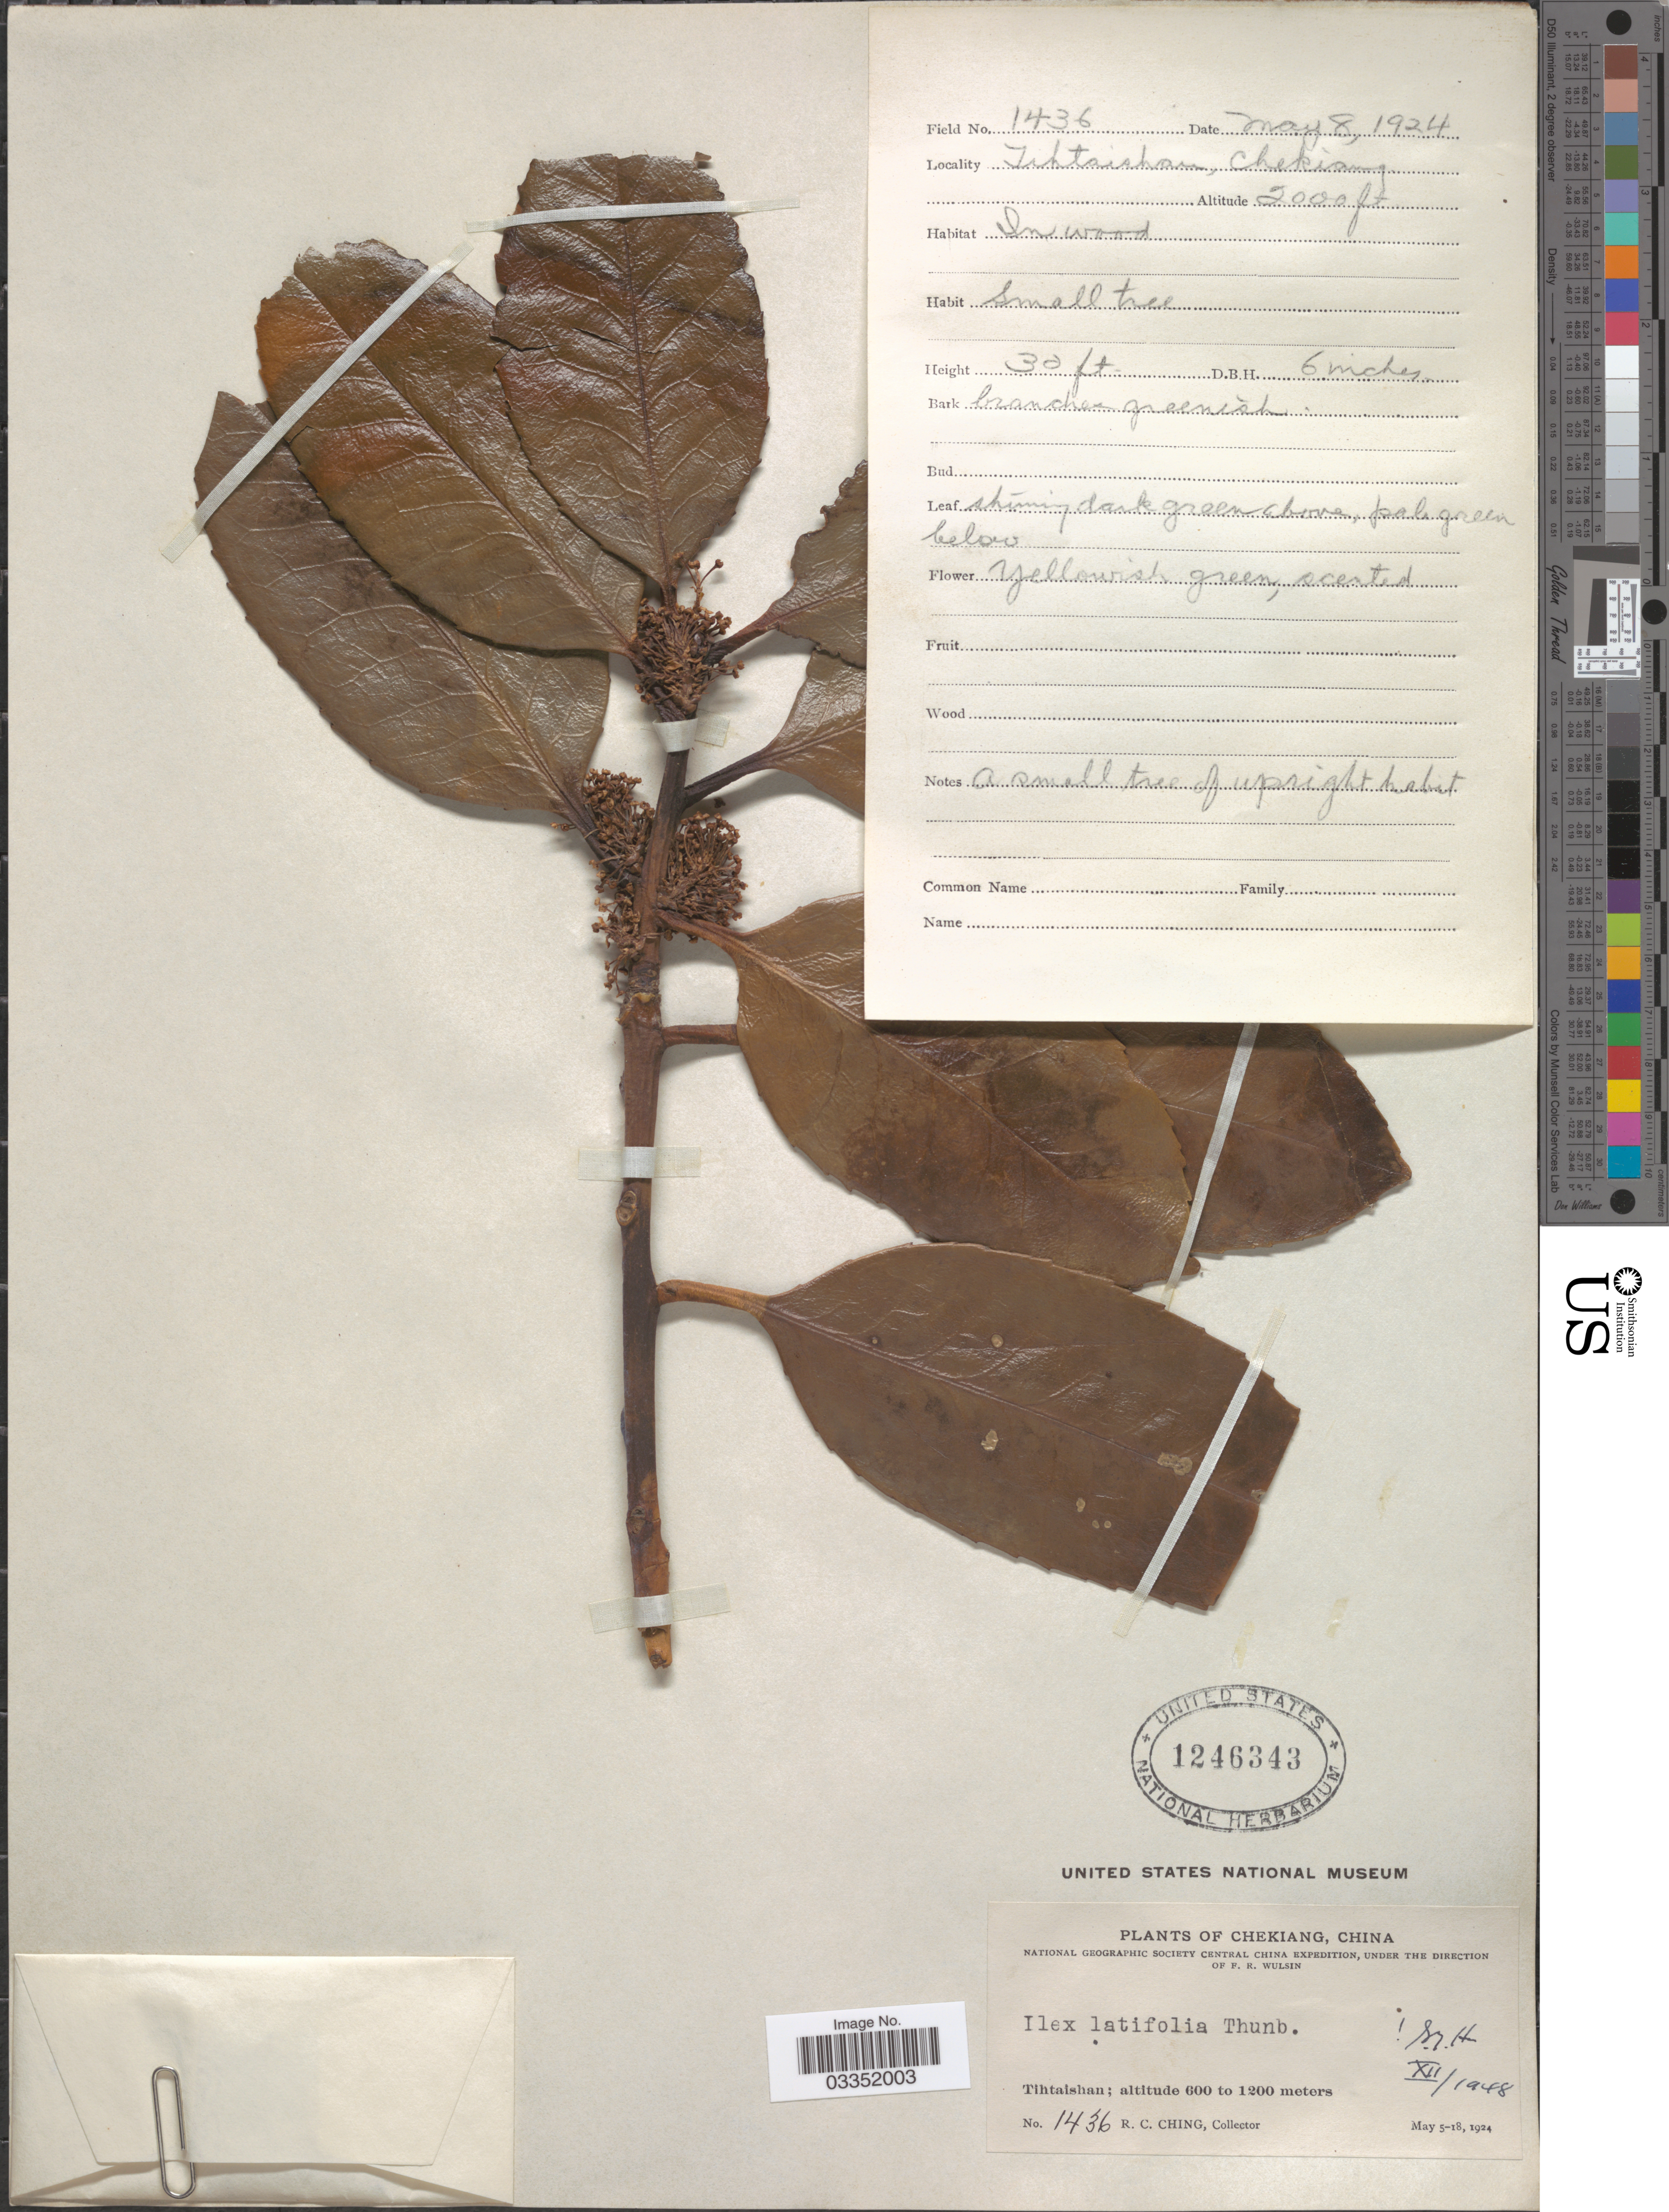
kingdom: Plantae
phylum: Tracheophyta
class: Magnoliopsida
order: Aquifoliales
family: Aquifoliaceae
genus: Ilex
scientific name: Ilex latifolia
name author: Thunb.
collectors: R. C. Ching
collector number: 1436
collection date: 1924-05-08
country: China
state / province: Zhejiang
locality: Chekiang. Tihtaishan.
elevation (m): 610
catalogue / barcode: US 1246343